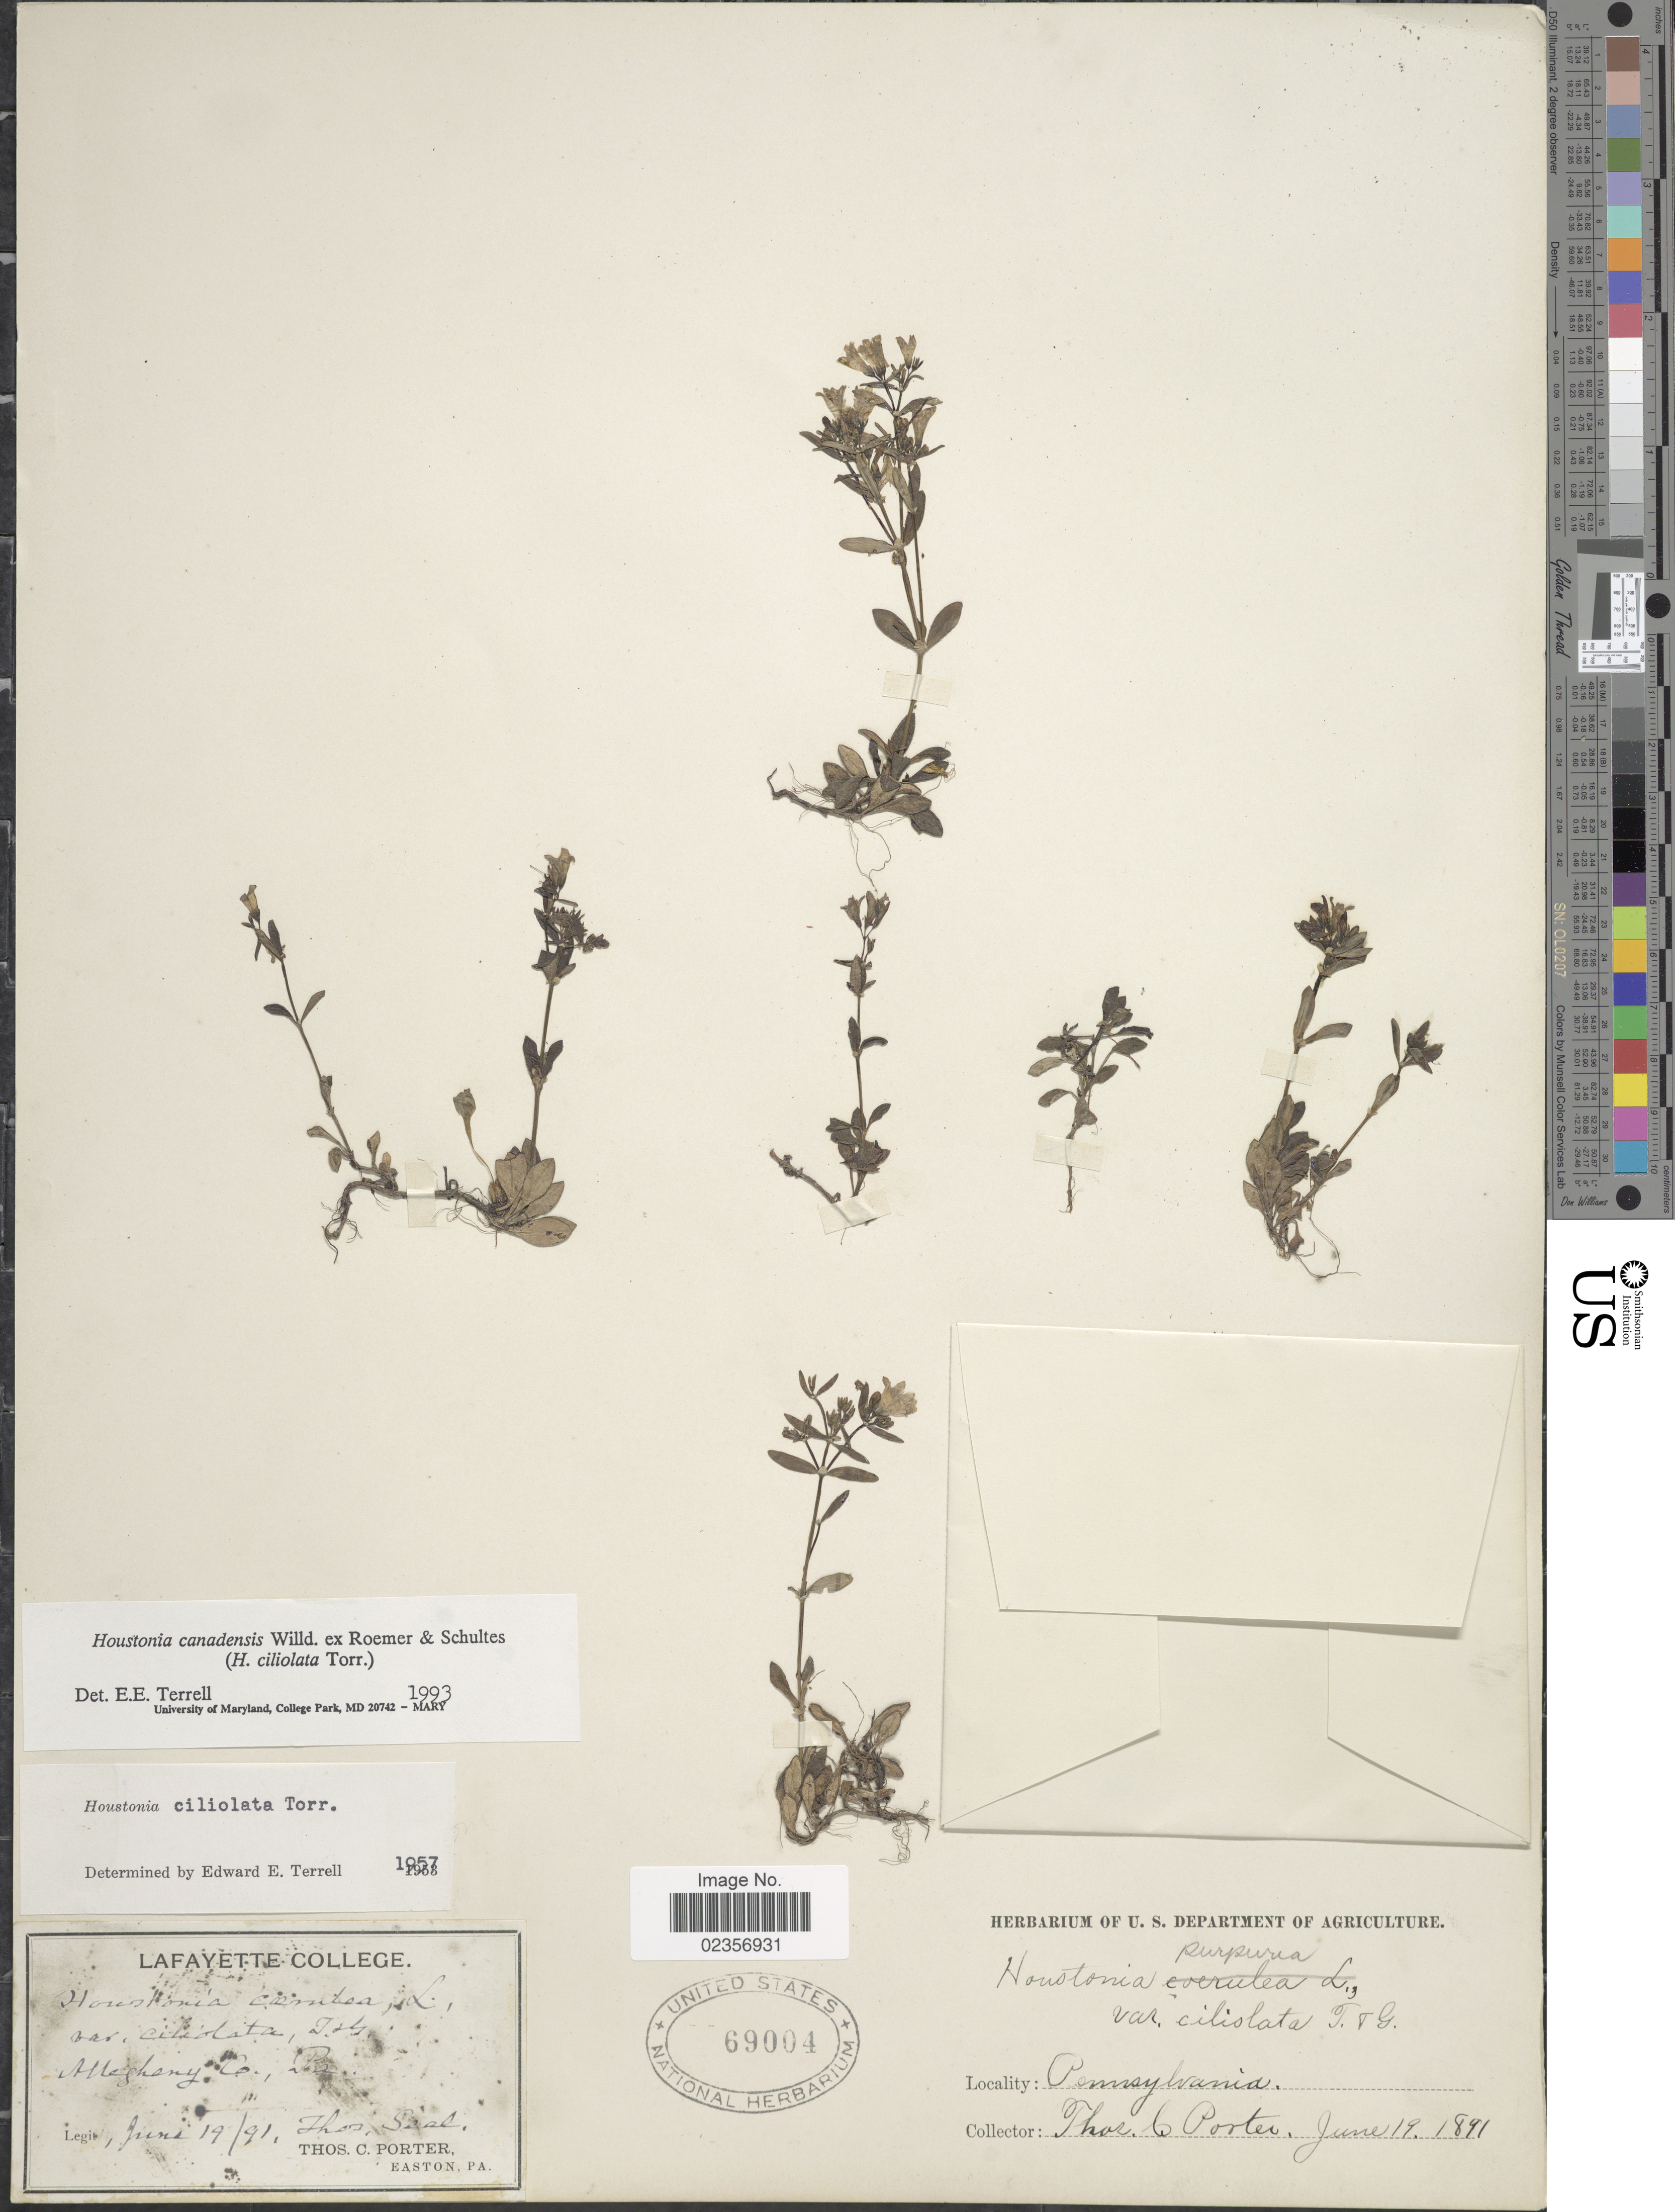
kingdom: Plantae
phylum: Tracheophyta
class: Magnoliopsida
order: Gentianales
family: Rubiaceae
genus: Houstonia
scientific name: Houstonia canadensis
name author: Willd.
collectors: T. Seal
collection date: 1891-06-19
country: United States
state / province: Pennsylvania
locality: Allegheny Co.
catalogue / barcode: US 69004